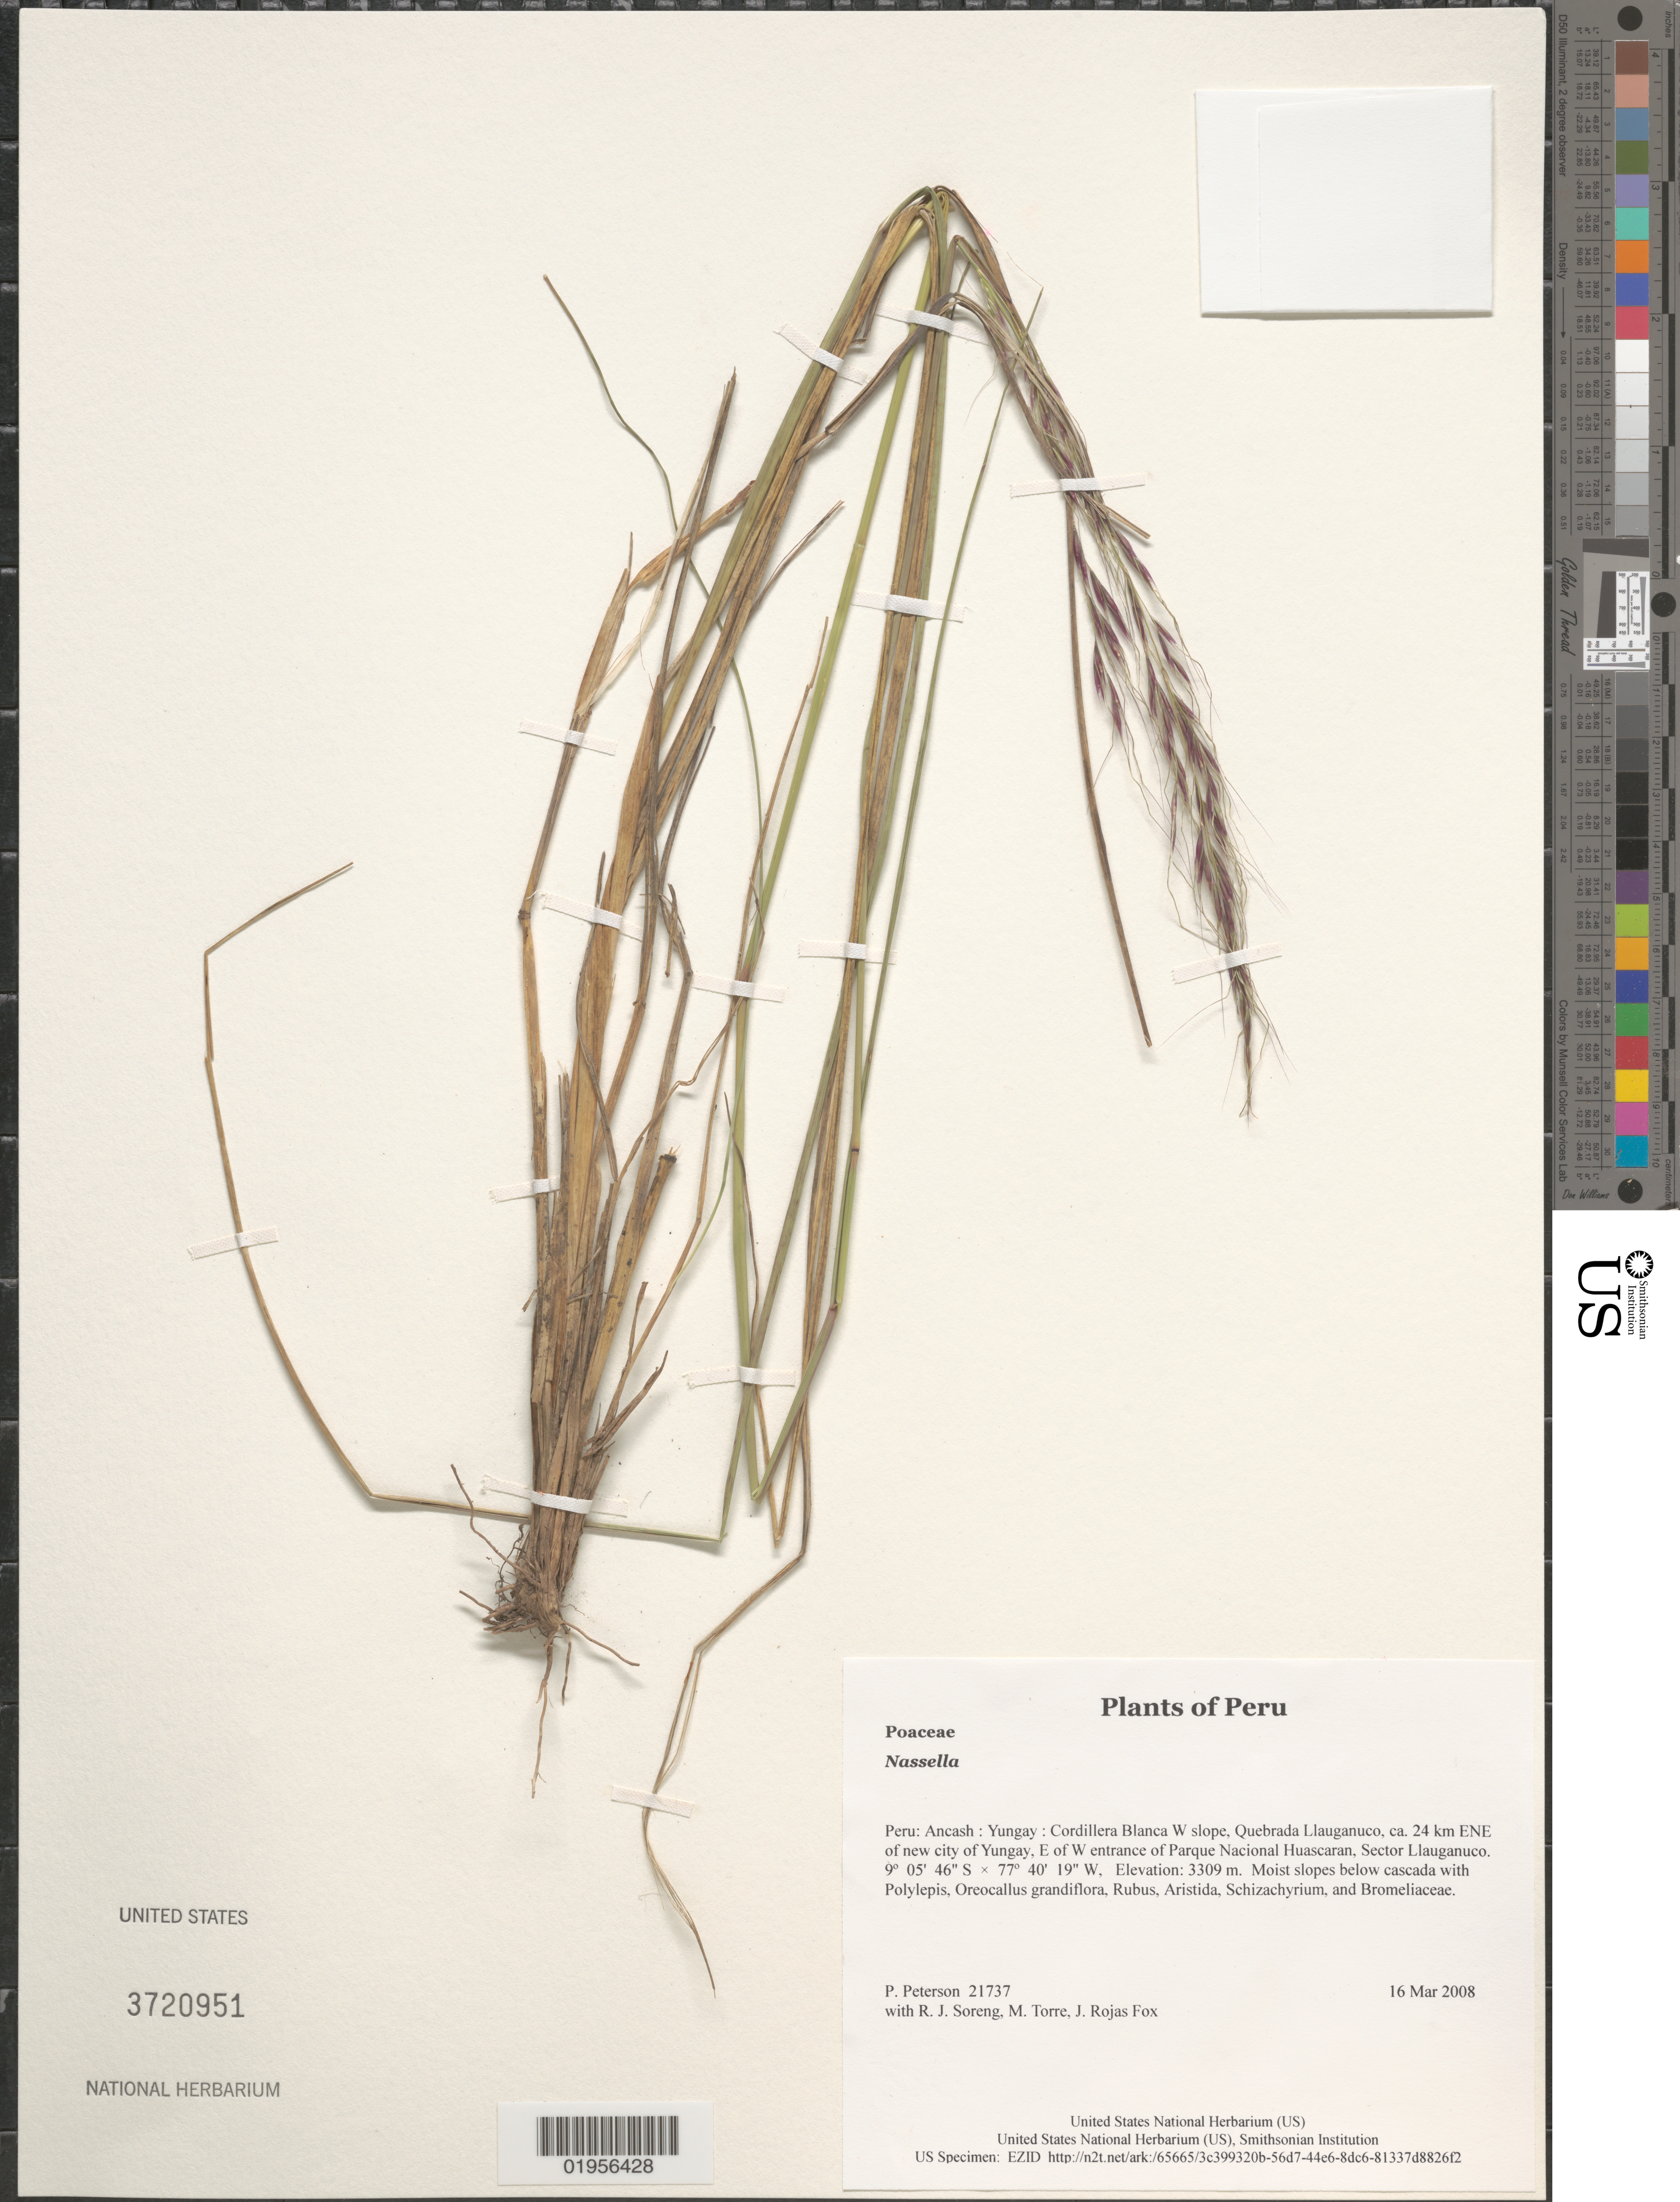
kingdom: Plantae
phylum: Tracheophyta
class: Liliopsida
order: Poales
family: Poaceae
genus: Nassella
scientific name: Nassella sp.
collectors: P. M. Peterson, R. J. Soreng, M. Torre & J. Rojas Fox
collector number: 21737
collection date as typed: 16 Mar 2008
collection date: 2008-03-16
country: Peru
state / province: Ancash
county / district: Yungay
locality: Cordillera Blanca W slope, Quebrada Llauganuco, ca. 24 km ENE of new city of Yungay, E of W entrance of Parque Nacional Huascaran, Sector Llauganuco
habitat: Moist slopes below cascada with Polylepis, Oreocallus grandiflora, Rubus, Aristida, Schizachyrium, and Bromeliaceae.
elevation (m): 3309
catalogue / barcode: US 3720951